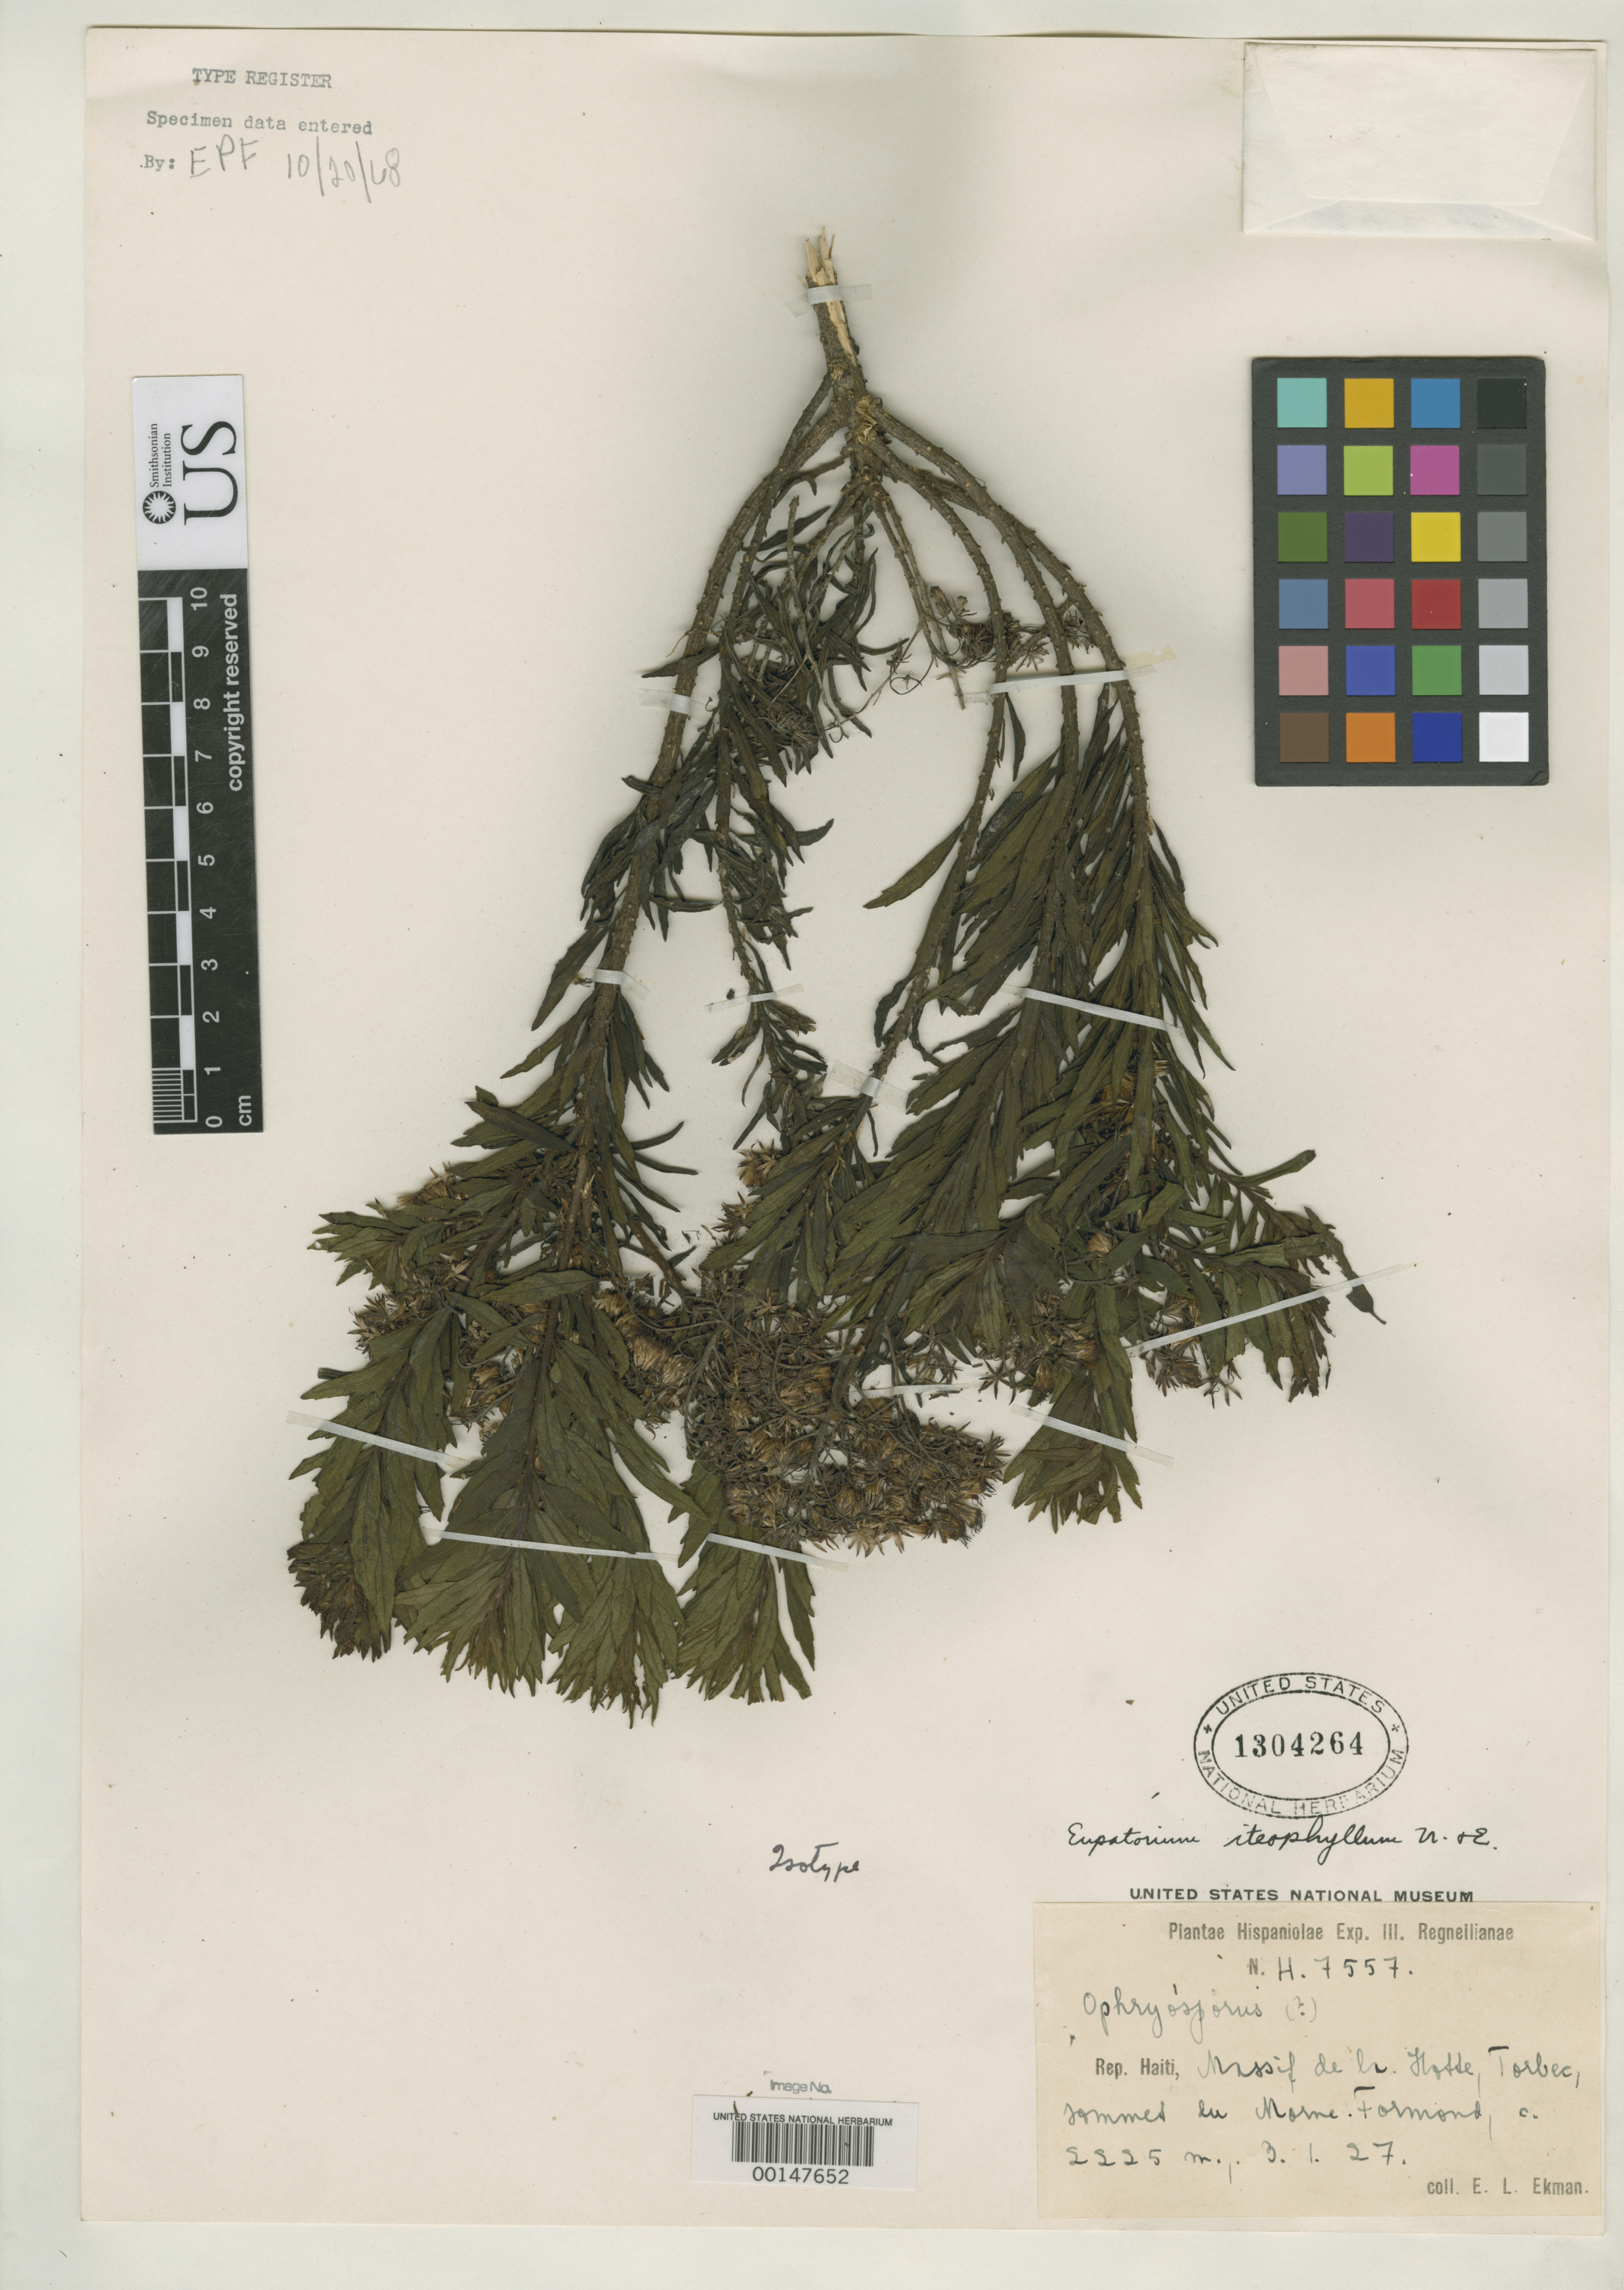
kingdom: Plantae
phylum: Tracheophyta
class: Magnoliopsida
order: Asterales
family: Asteraceae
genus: Eupatorium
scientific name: Eupatorium iteophyllum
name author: Urb. & Ekman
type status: Isotype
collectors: E. L. Ekman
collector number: H 7557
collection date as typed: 03 Jan 1927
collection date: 1927-01-03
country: Haiti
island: Hispaniola Island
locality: Torbec.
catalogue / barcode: US 1304264